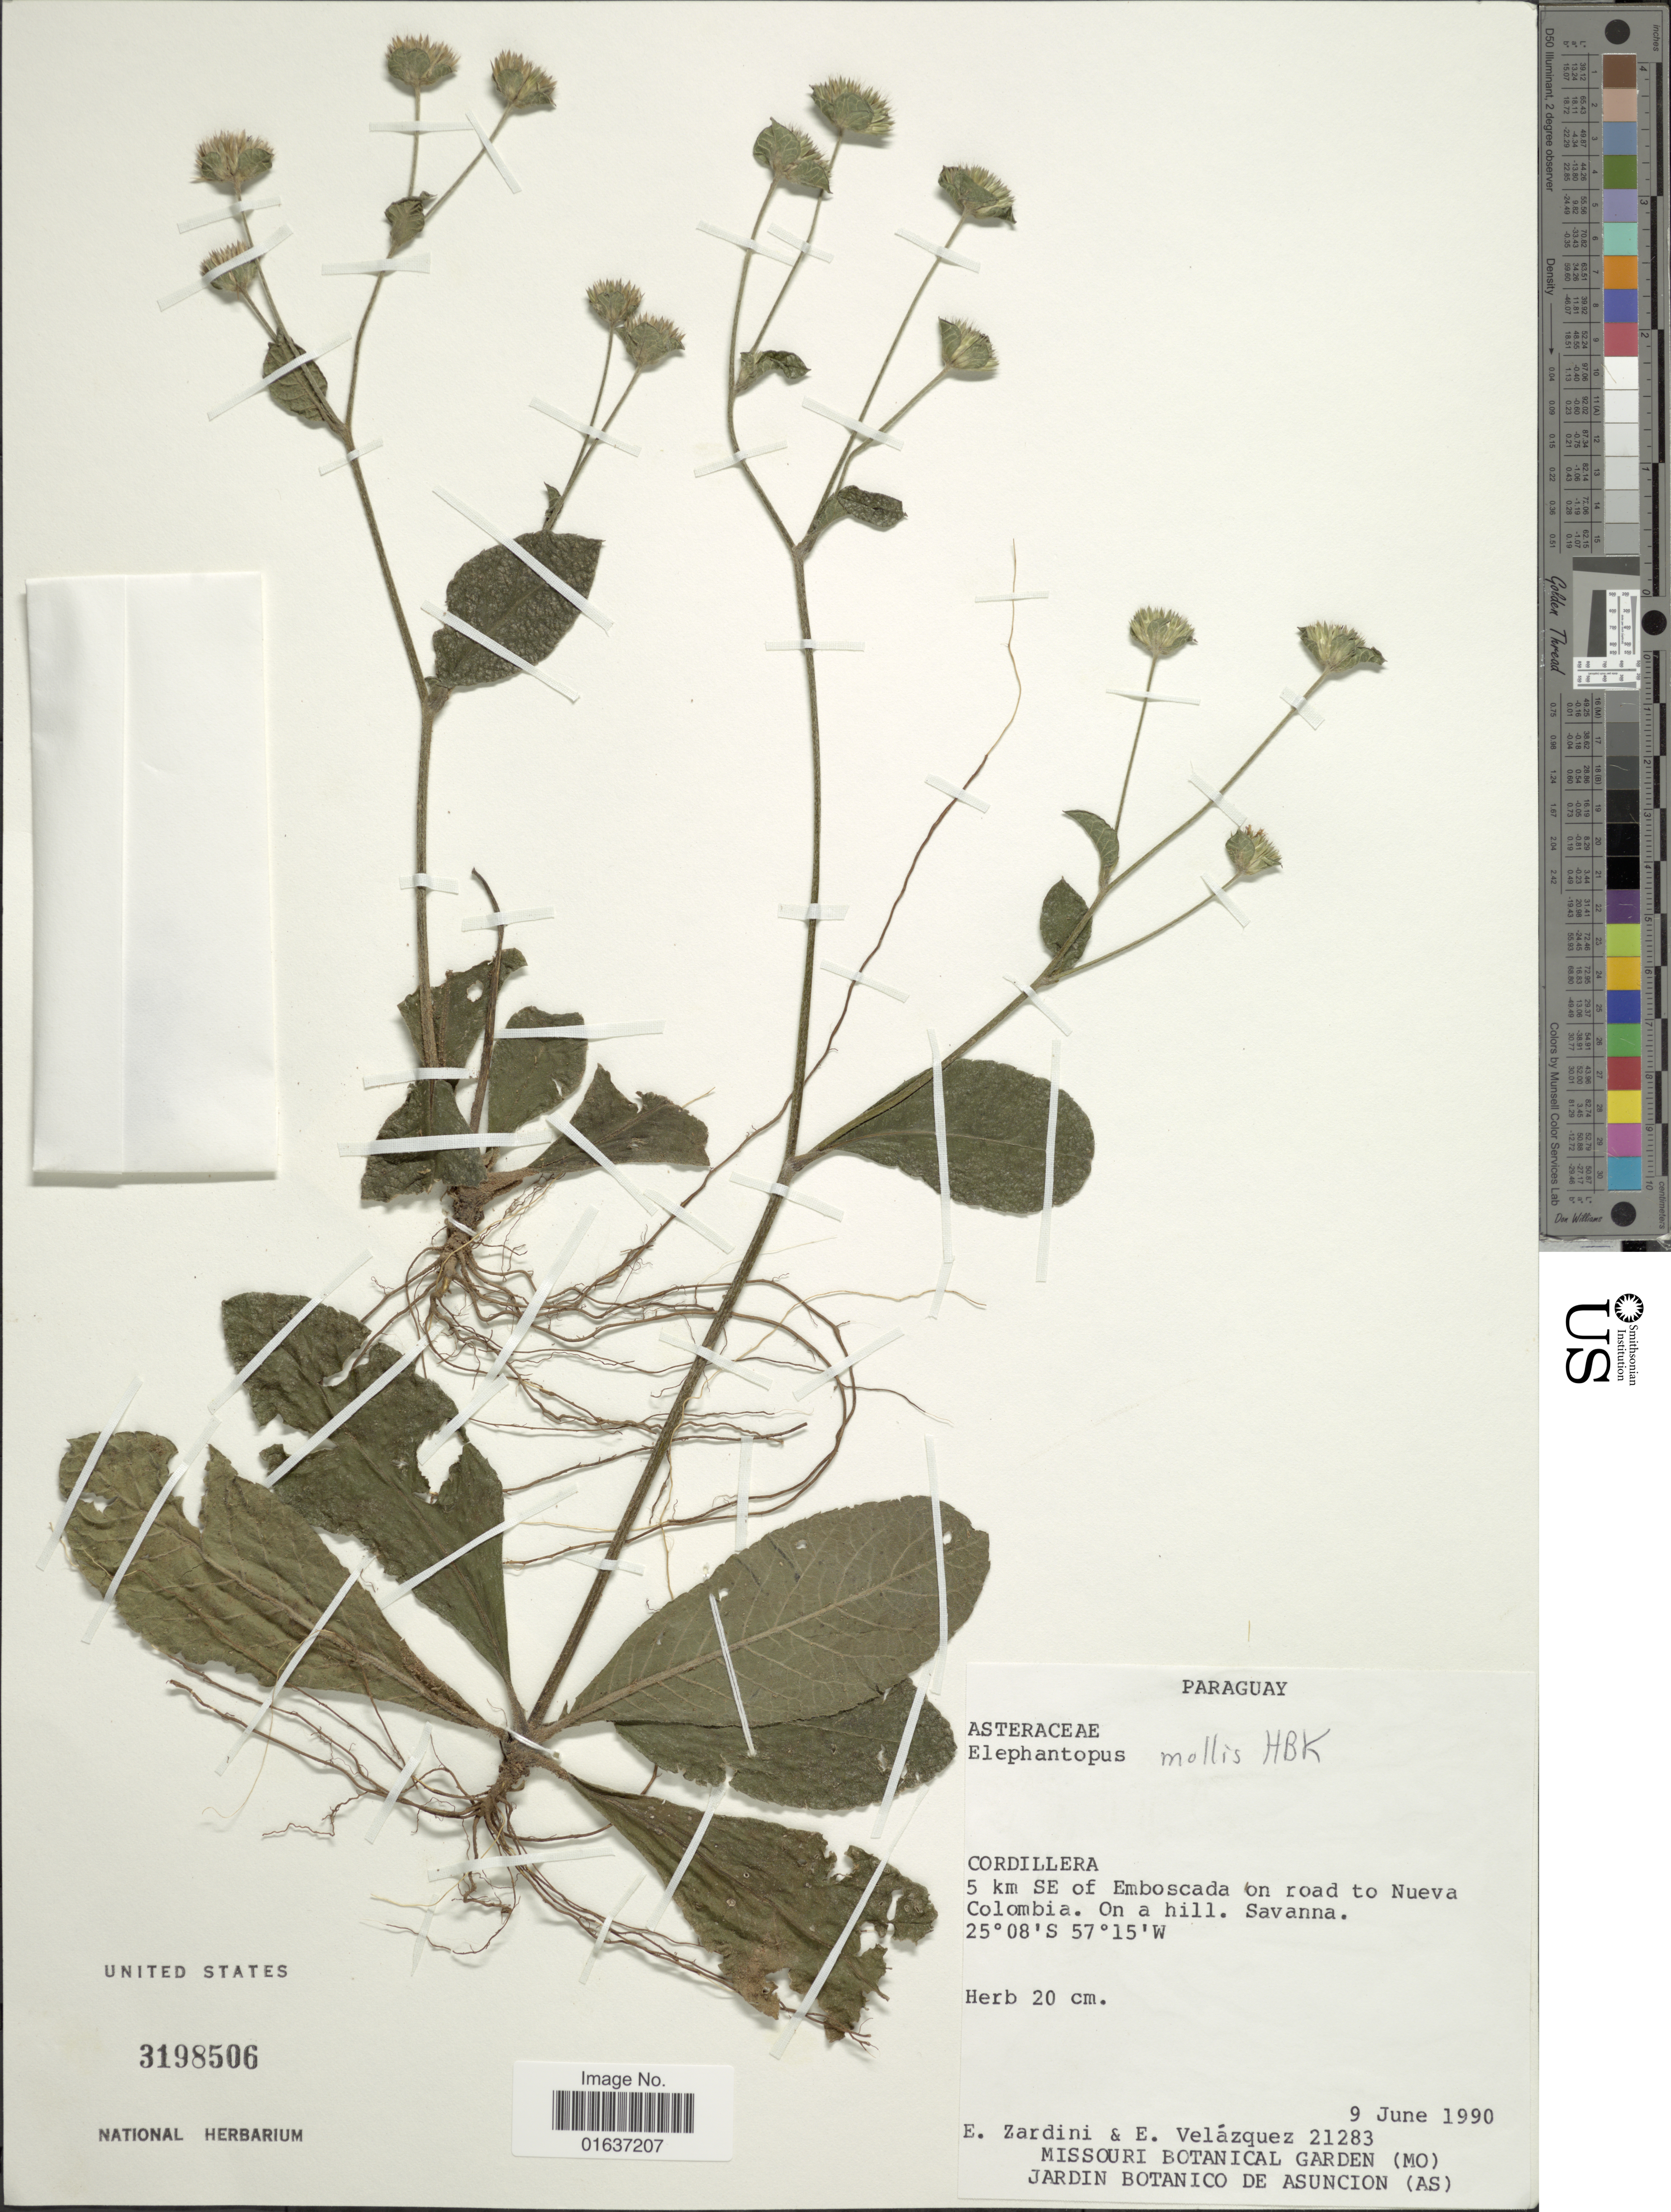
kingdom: Plantae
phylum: Tracheophyta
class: Magnoliopsida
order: Asterales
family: Asteraceae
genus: Elephantopus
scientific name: Elephantopus mollis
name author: Kunth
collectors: E. M. Zardini & E. Velazquez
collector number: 21283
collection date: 1990-06-09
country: Paraguay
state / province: Cordillera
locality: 5 km SE of Emboscada on road to Nueva Colombia, on a hill, Savanna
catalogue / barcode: US 3198506